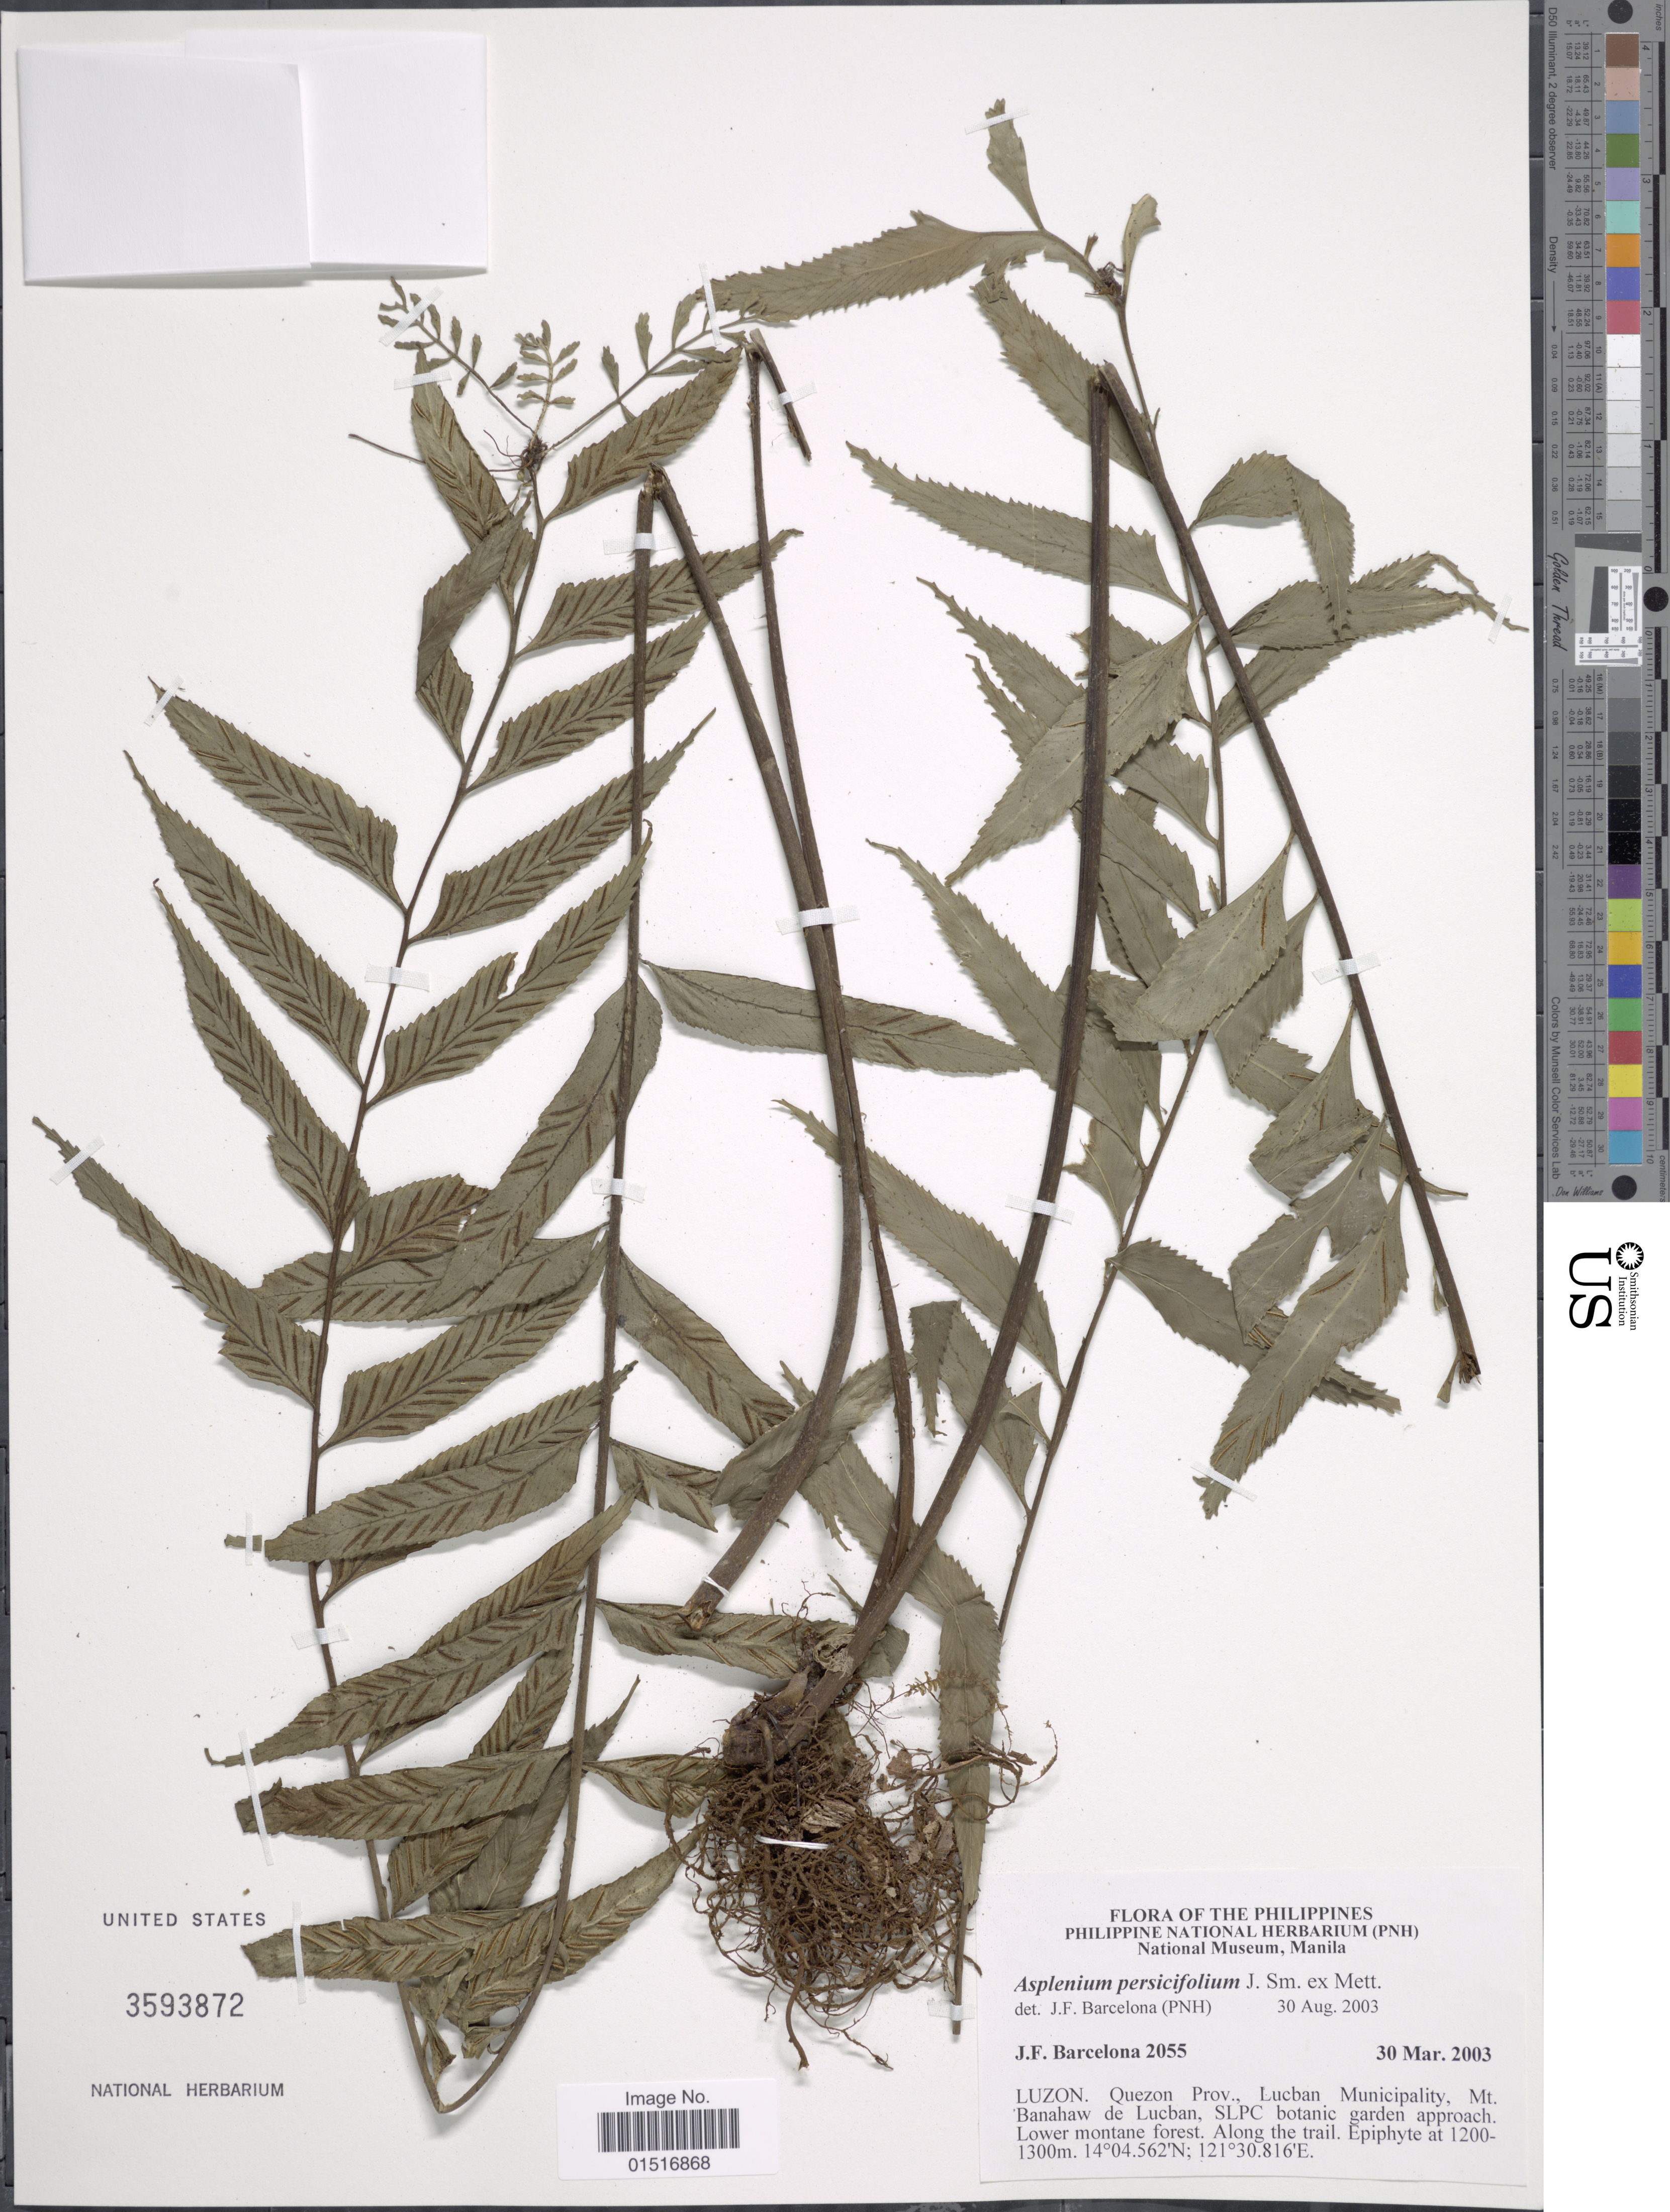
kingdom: Plantae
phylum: Tracheophyta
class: Polypodiopsida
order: Polypodiales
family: Aspleniaceae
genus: Asplenium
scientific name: Asplenium persicifolium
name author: J. Sm. ex Mett.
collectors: J. F. Barcelona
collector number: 2055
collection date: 2003-03-30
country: Philippines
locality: Luzon. Quezon Prov., Lucban Municipality, Mt. Banahaw de L:ucban, SLPC botanic garden approach. Lower montane forest. Along the trail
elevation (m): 1200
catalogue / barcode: US 3593872